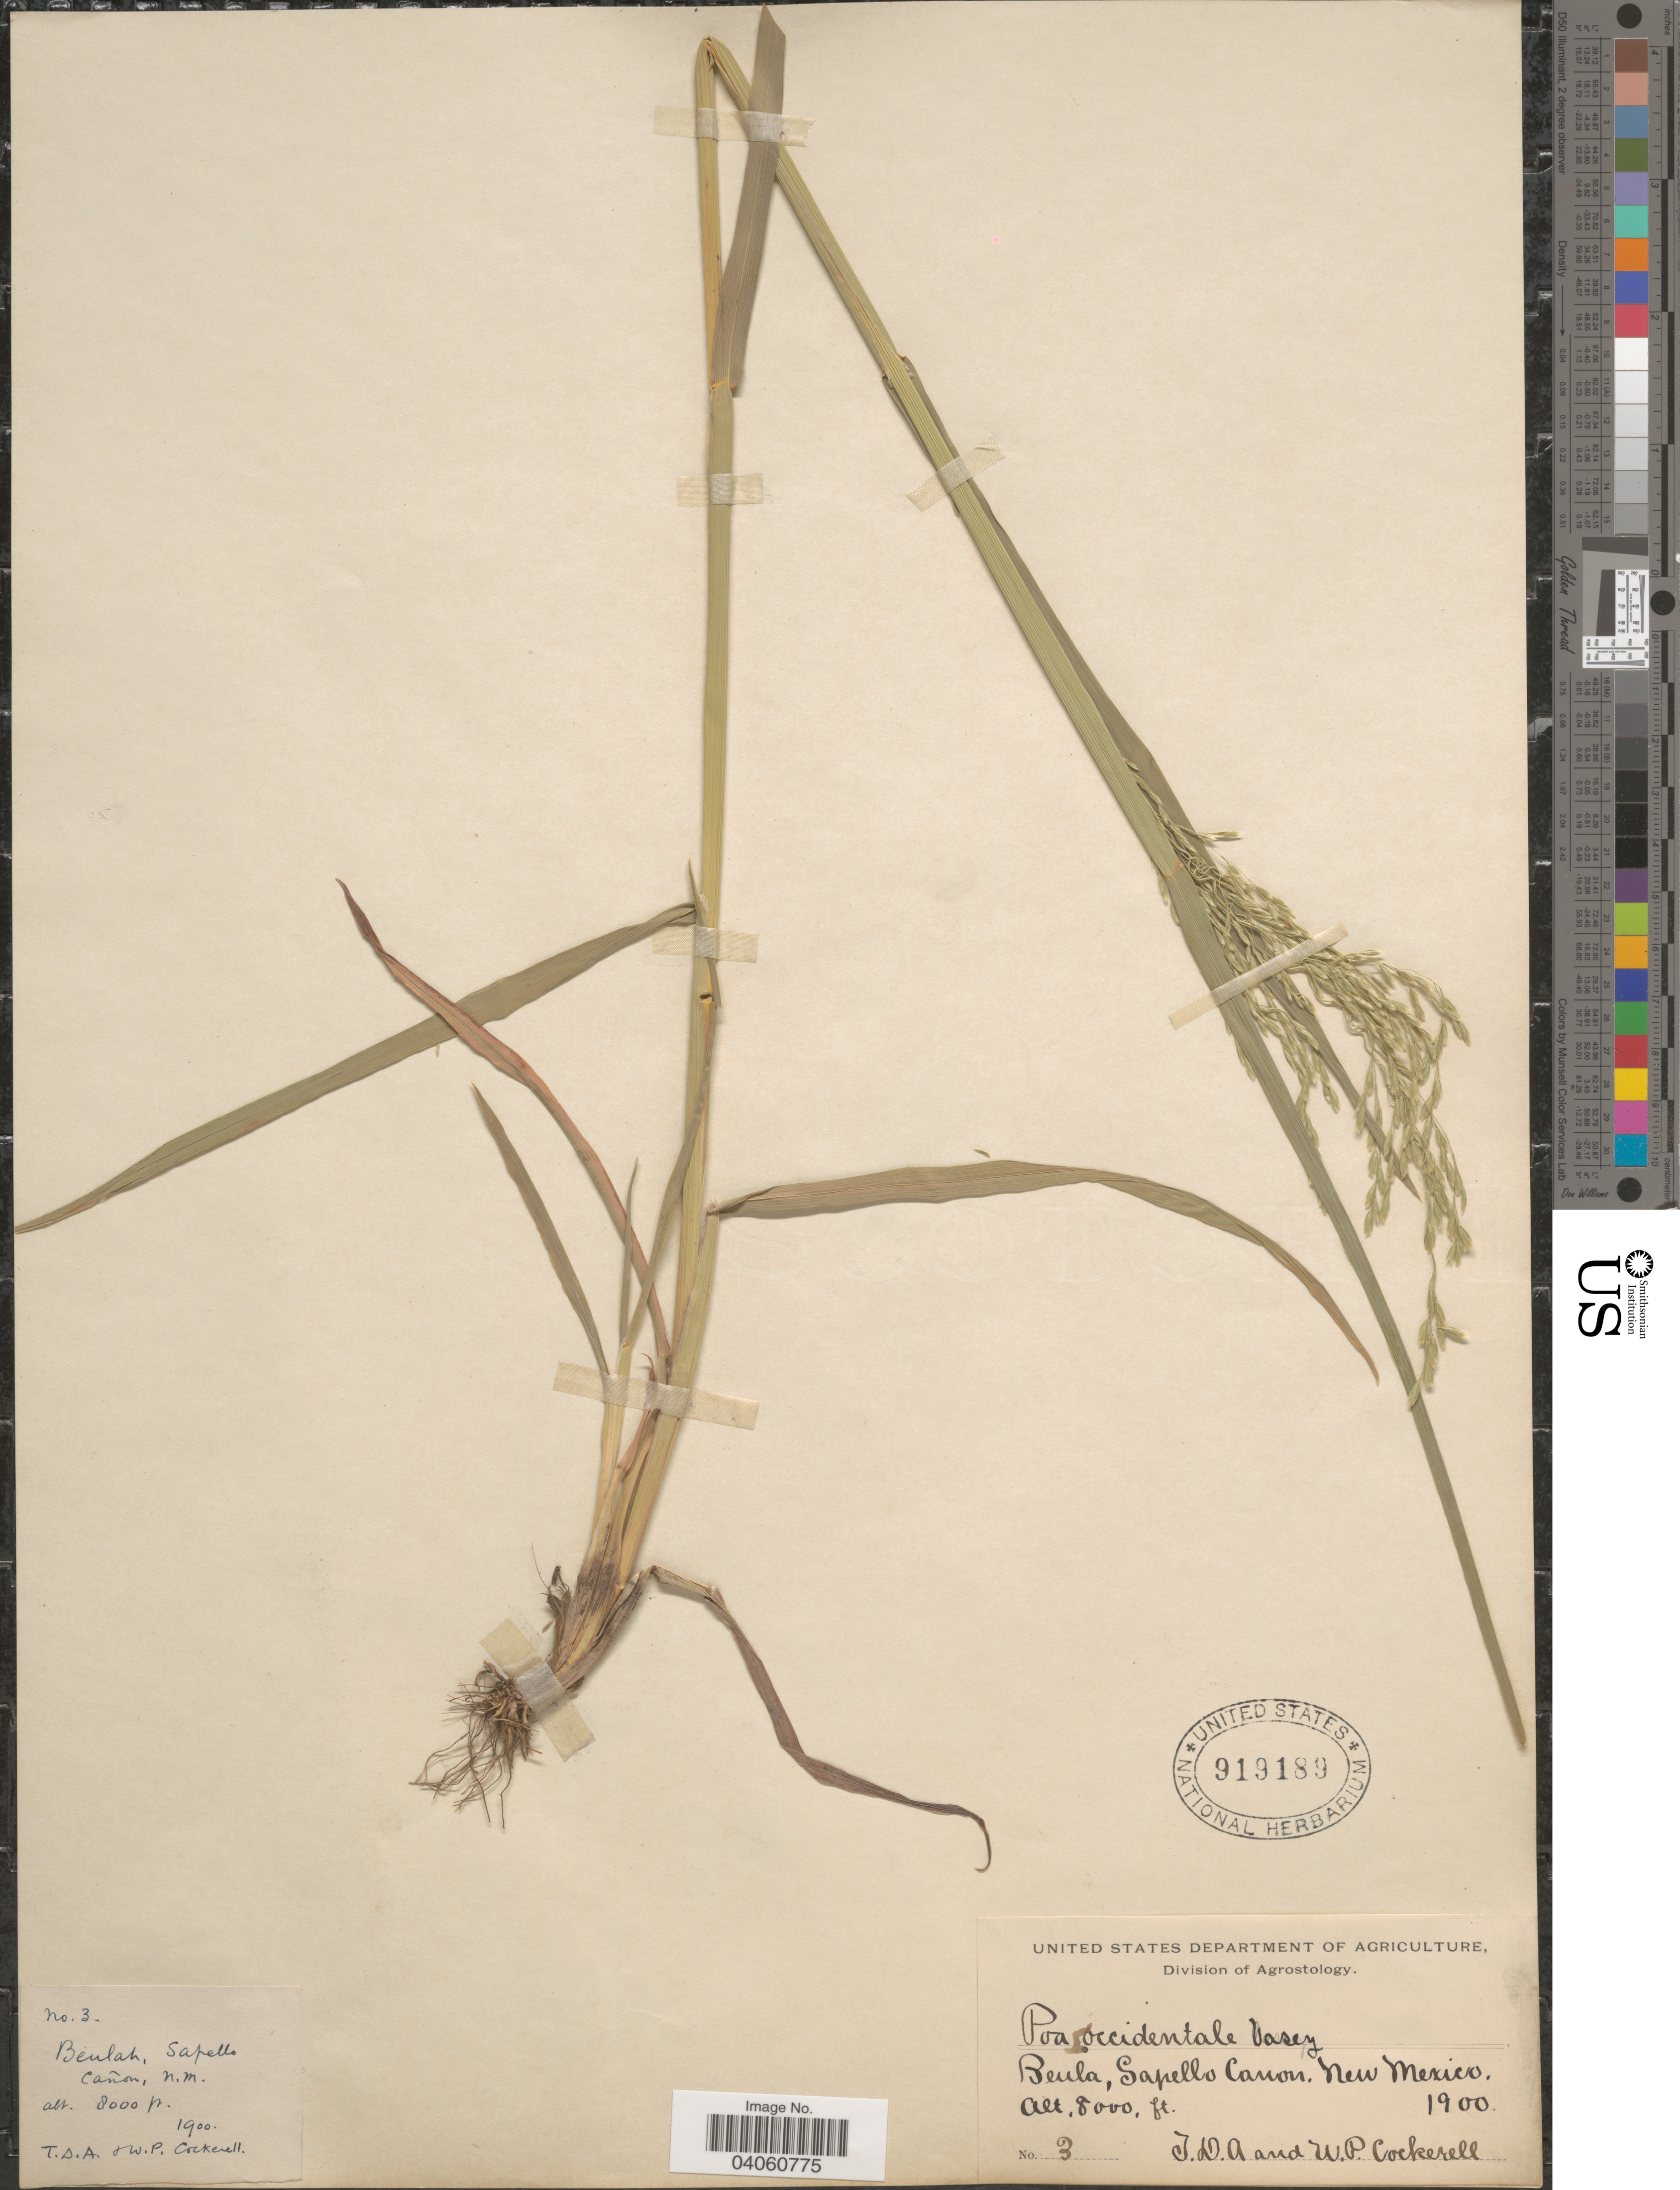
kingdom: Plantae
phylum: Tracheophyta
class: Liliopsida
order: Poales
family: Poaceae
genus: Poa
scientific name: Poa occidentalis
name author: (Vasey) Vasey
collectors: T. Cockerell & W. Cockerell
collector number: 3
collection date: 1900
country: United States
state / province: New Mexico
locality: Beulah, Sapello Cañon.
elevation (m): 2438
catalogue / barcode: US 919189